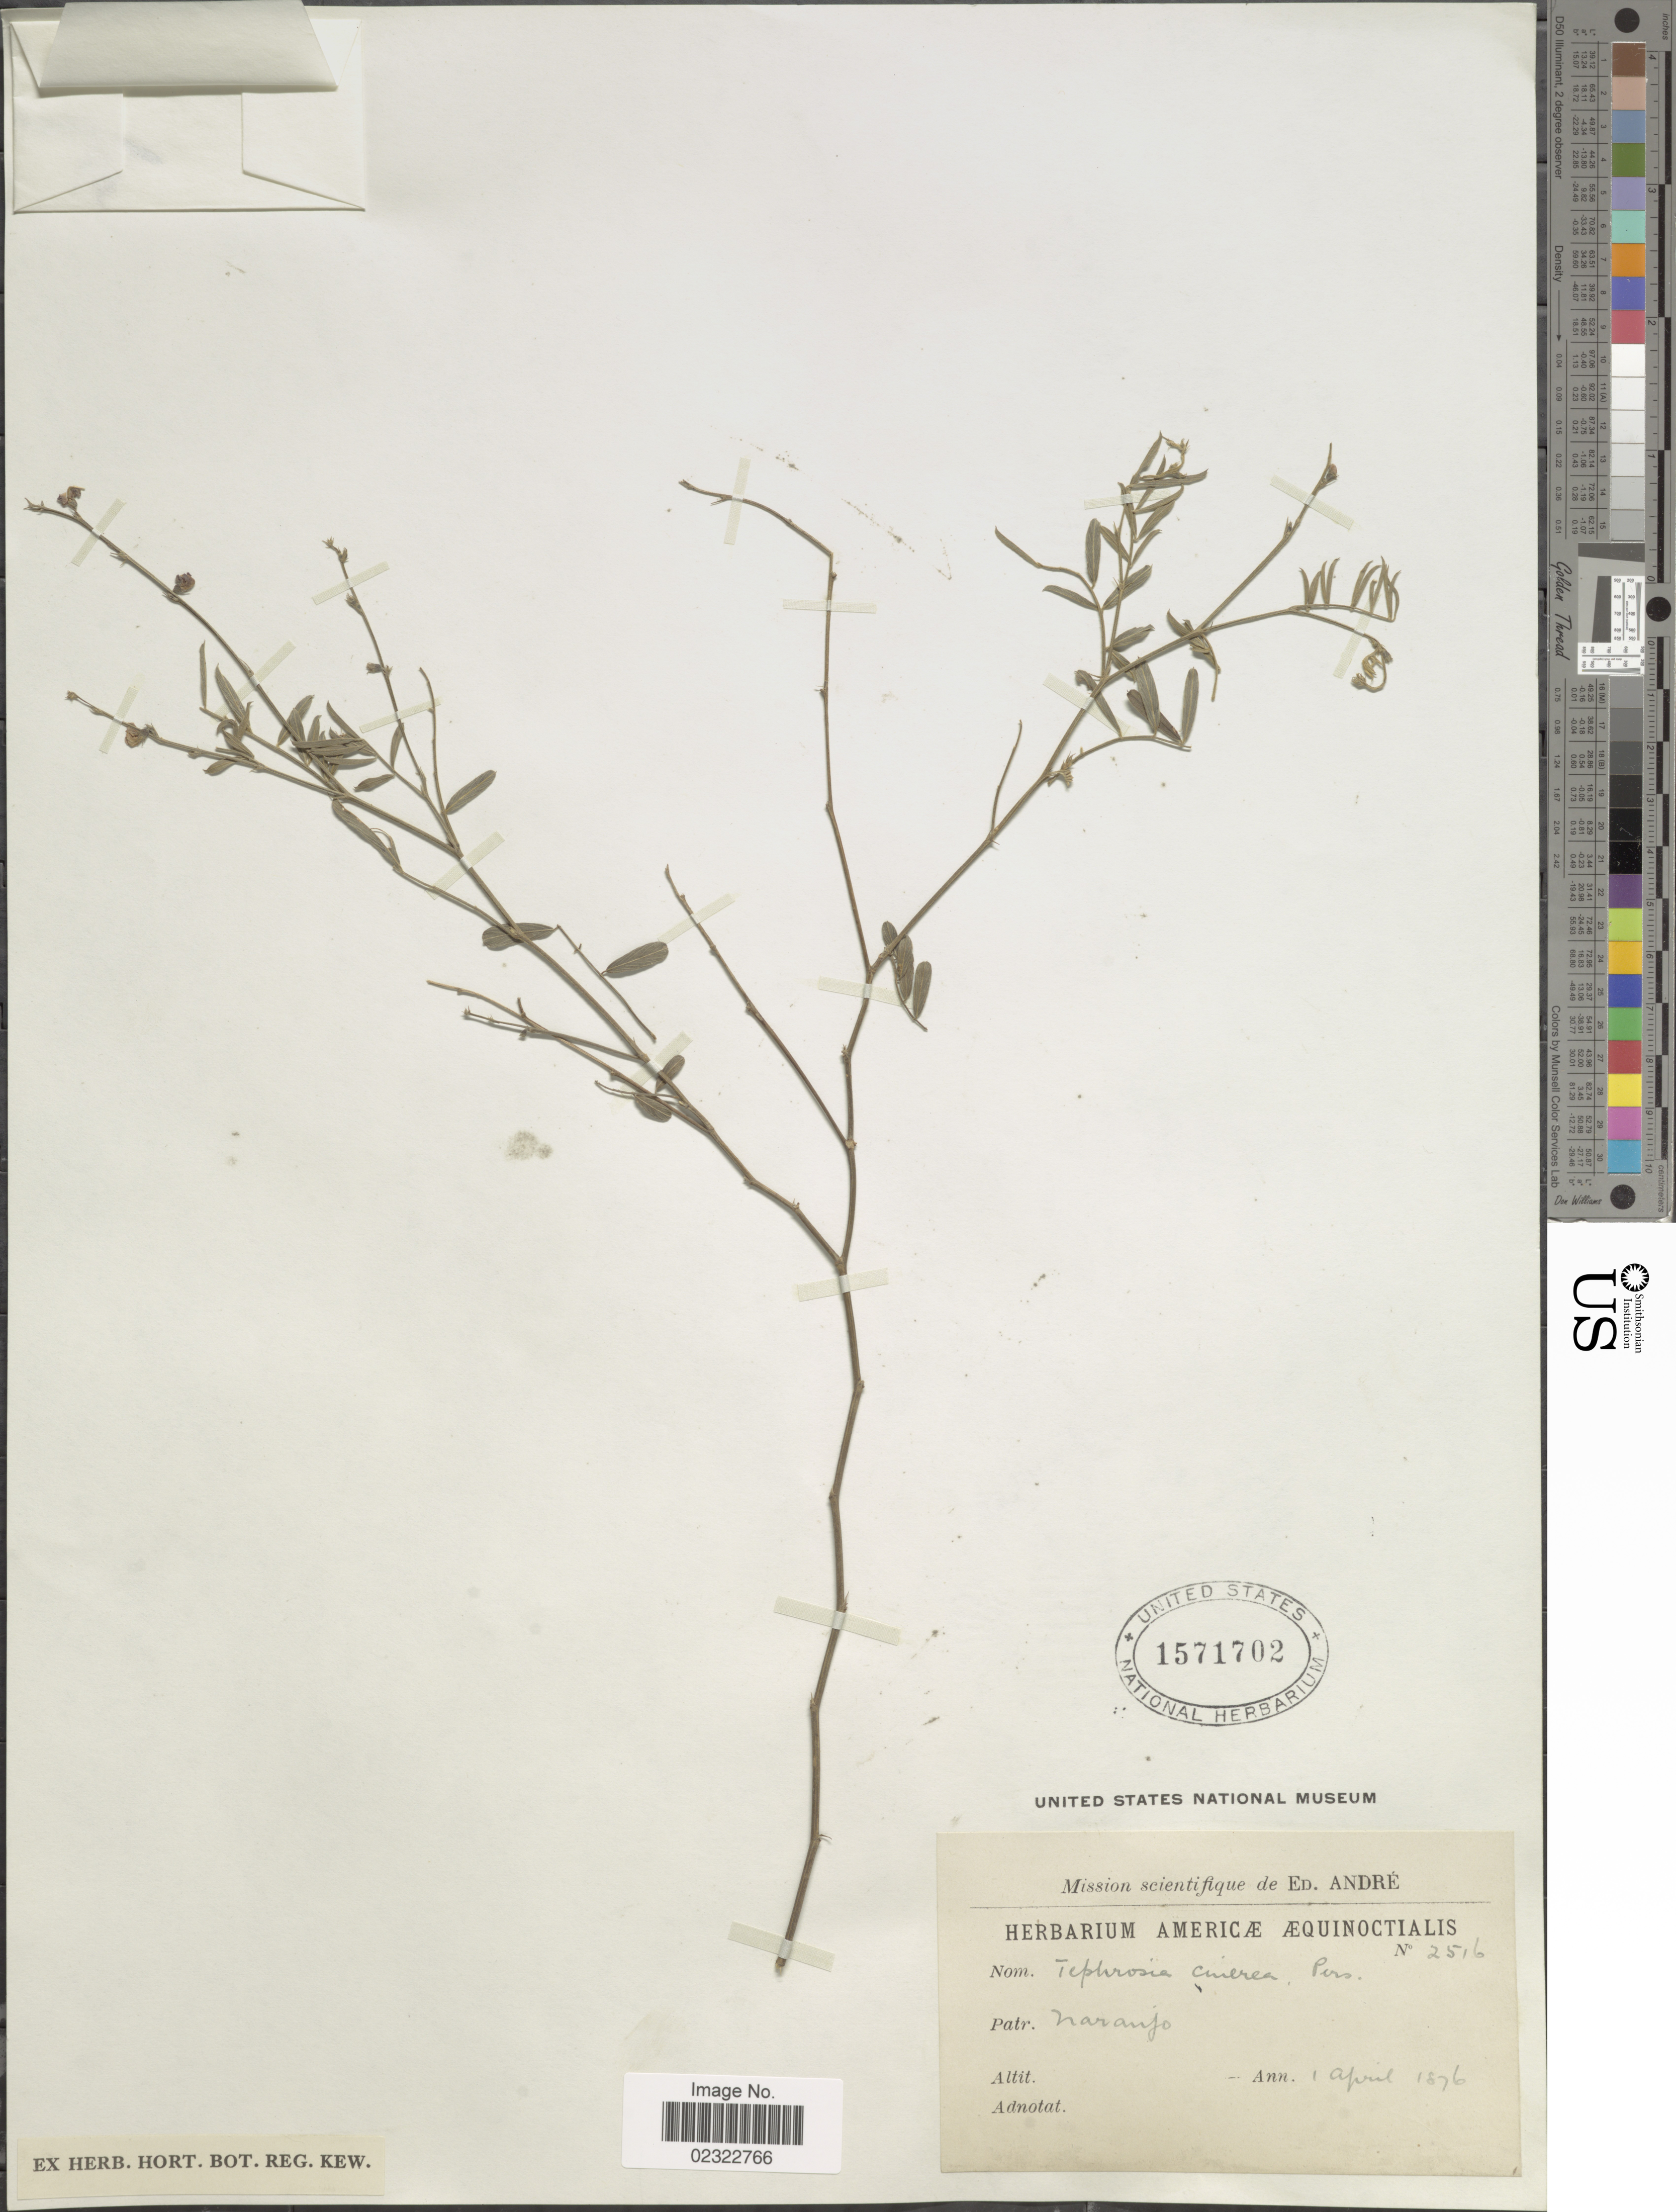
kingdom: Plantae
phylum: Tracheophyta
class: Magnoliopsida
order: Fabales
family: Fabaceae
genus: Tephrosia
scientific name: Tephrosia cinerea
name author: (L.) Pers.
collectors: É. F. André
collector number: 2516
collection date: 1876-04-01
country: Colombia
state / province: Valle del Cauca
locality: Americae Aequinoctialis. Patr. Naranjo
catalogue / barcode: US 1571702